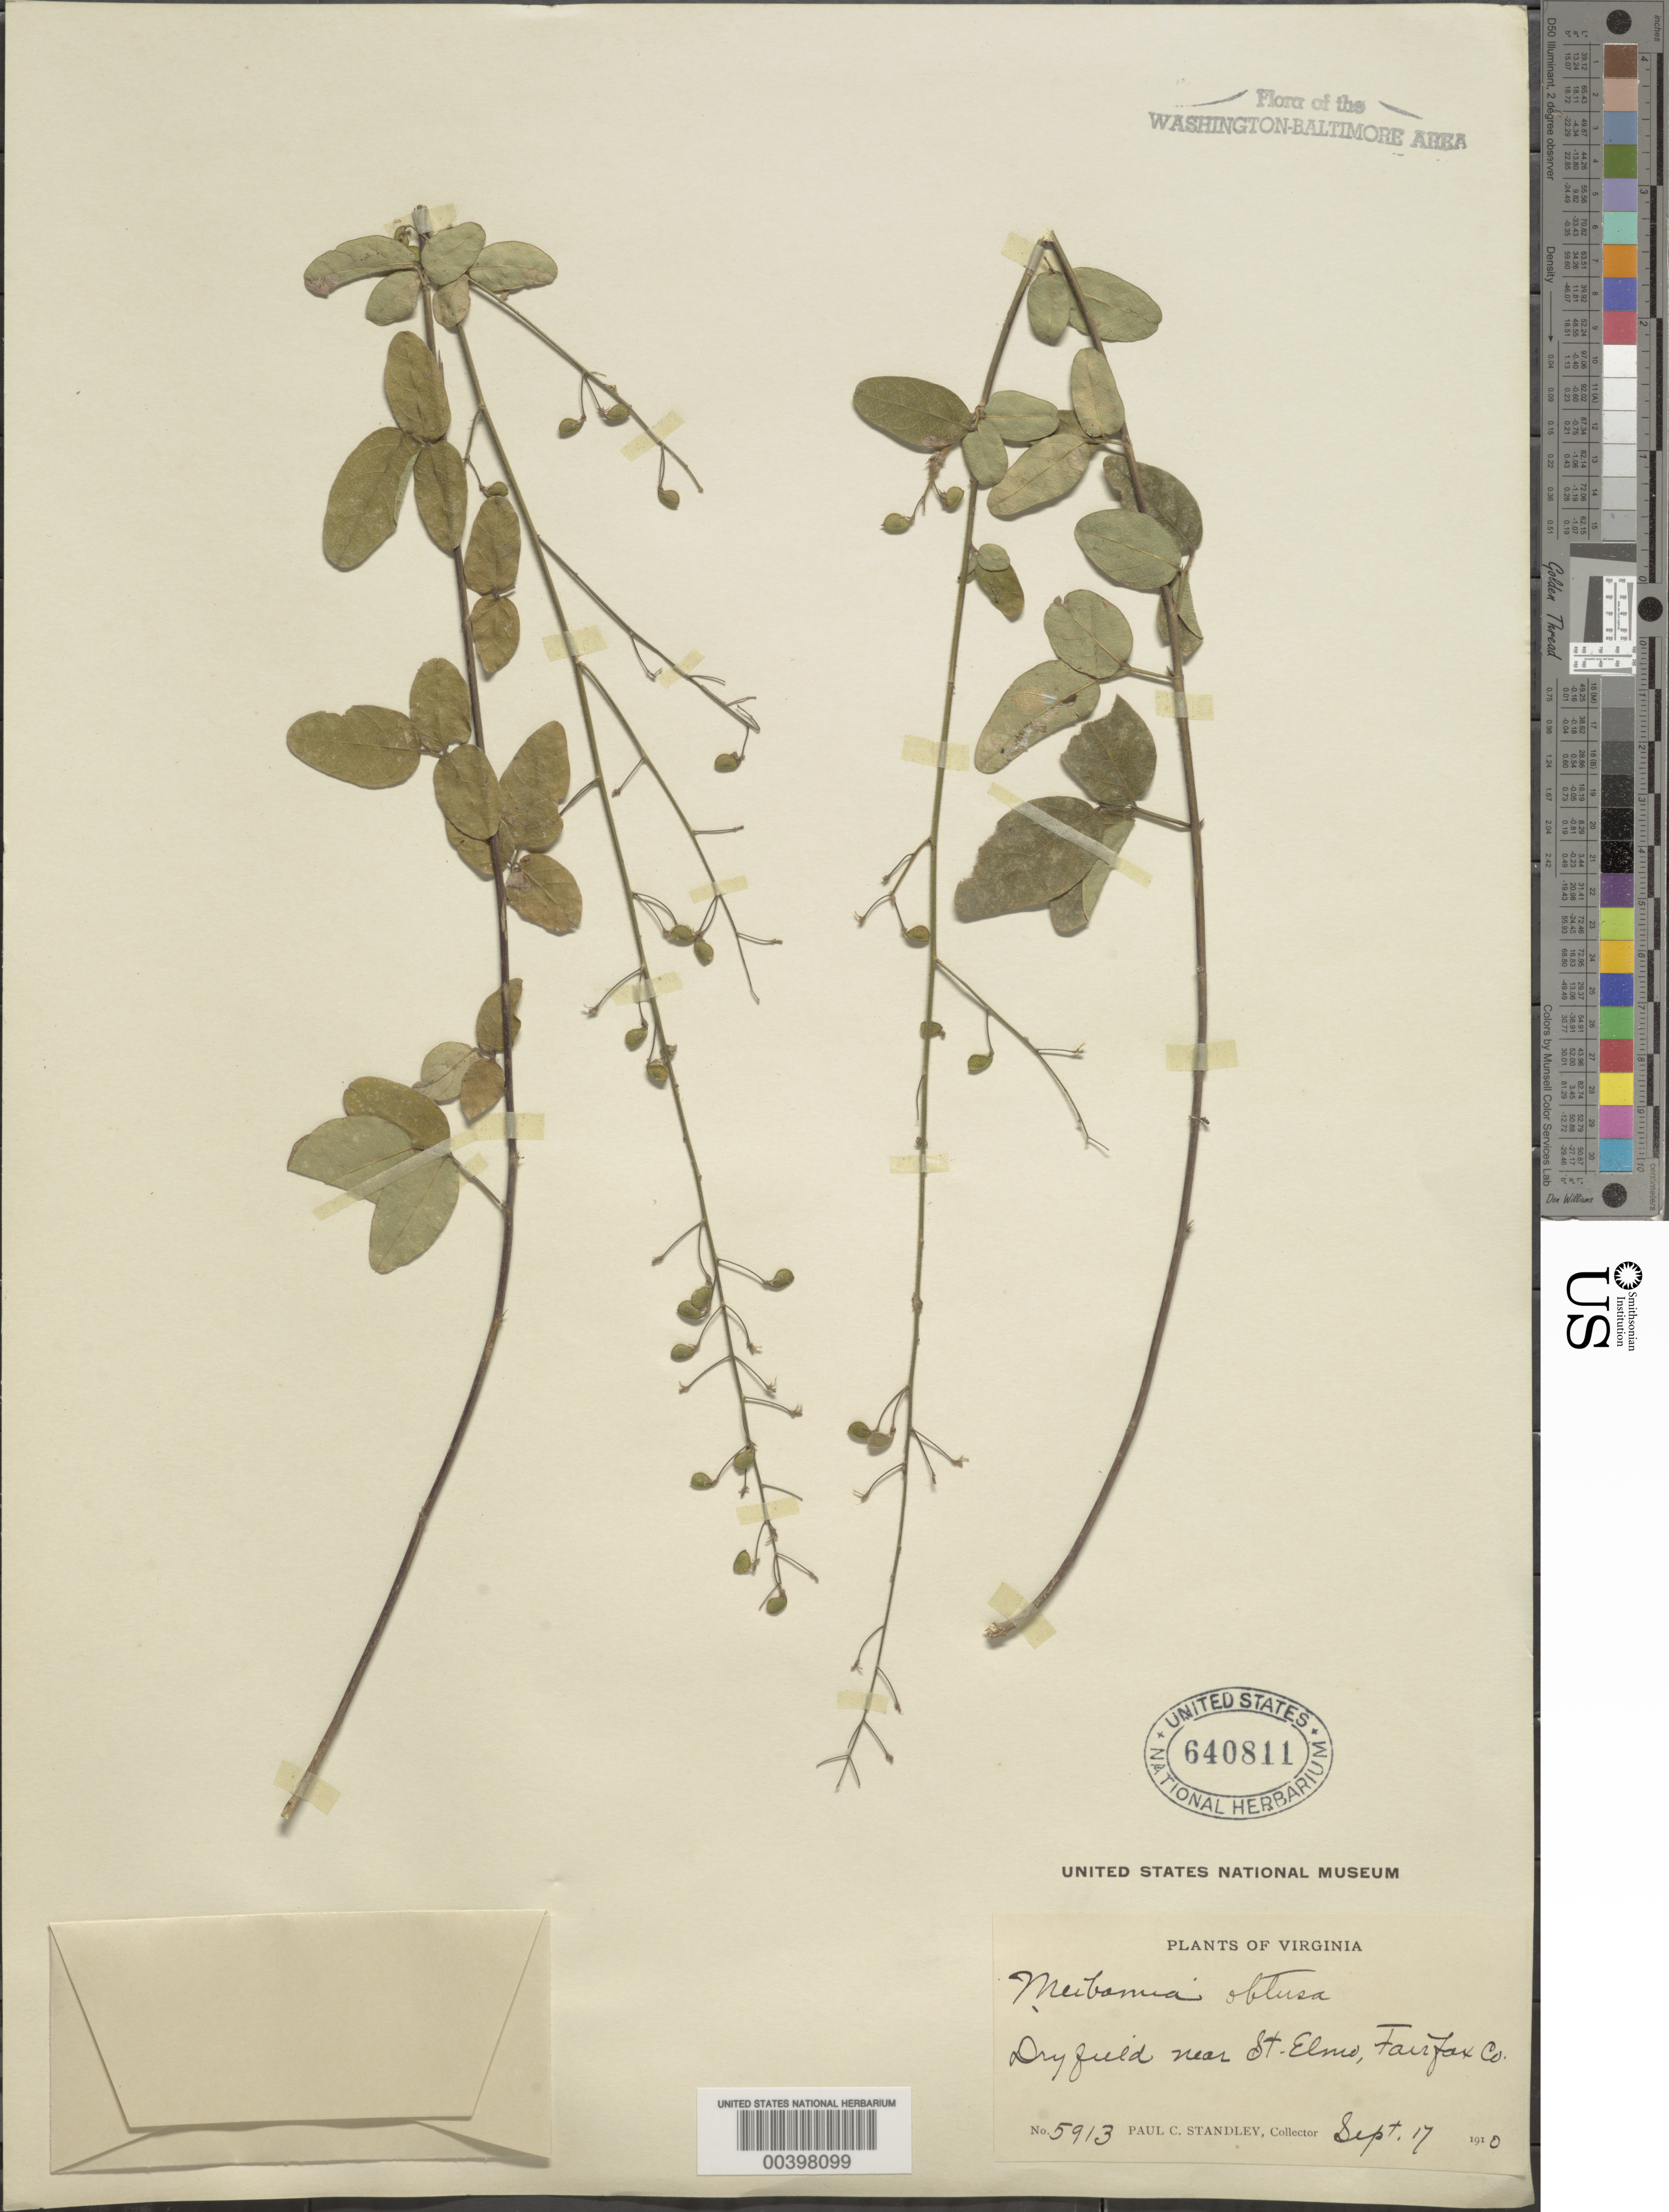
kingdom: Plantae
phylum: Tracheophyta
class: Magnoliopsida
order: Fabales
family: Fabaceae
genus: Desmodium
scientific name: Desmodium ciliare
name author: (Muhl. ex Willd.) DC.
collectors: P. C. Standley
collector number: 5913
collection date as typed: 17 Sep 1910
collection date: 1910-09-17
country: United States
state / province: Virginia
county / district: Fairfax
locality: St. Elmo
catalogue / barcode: US 640811